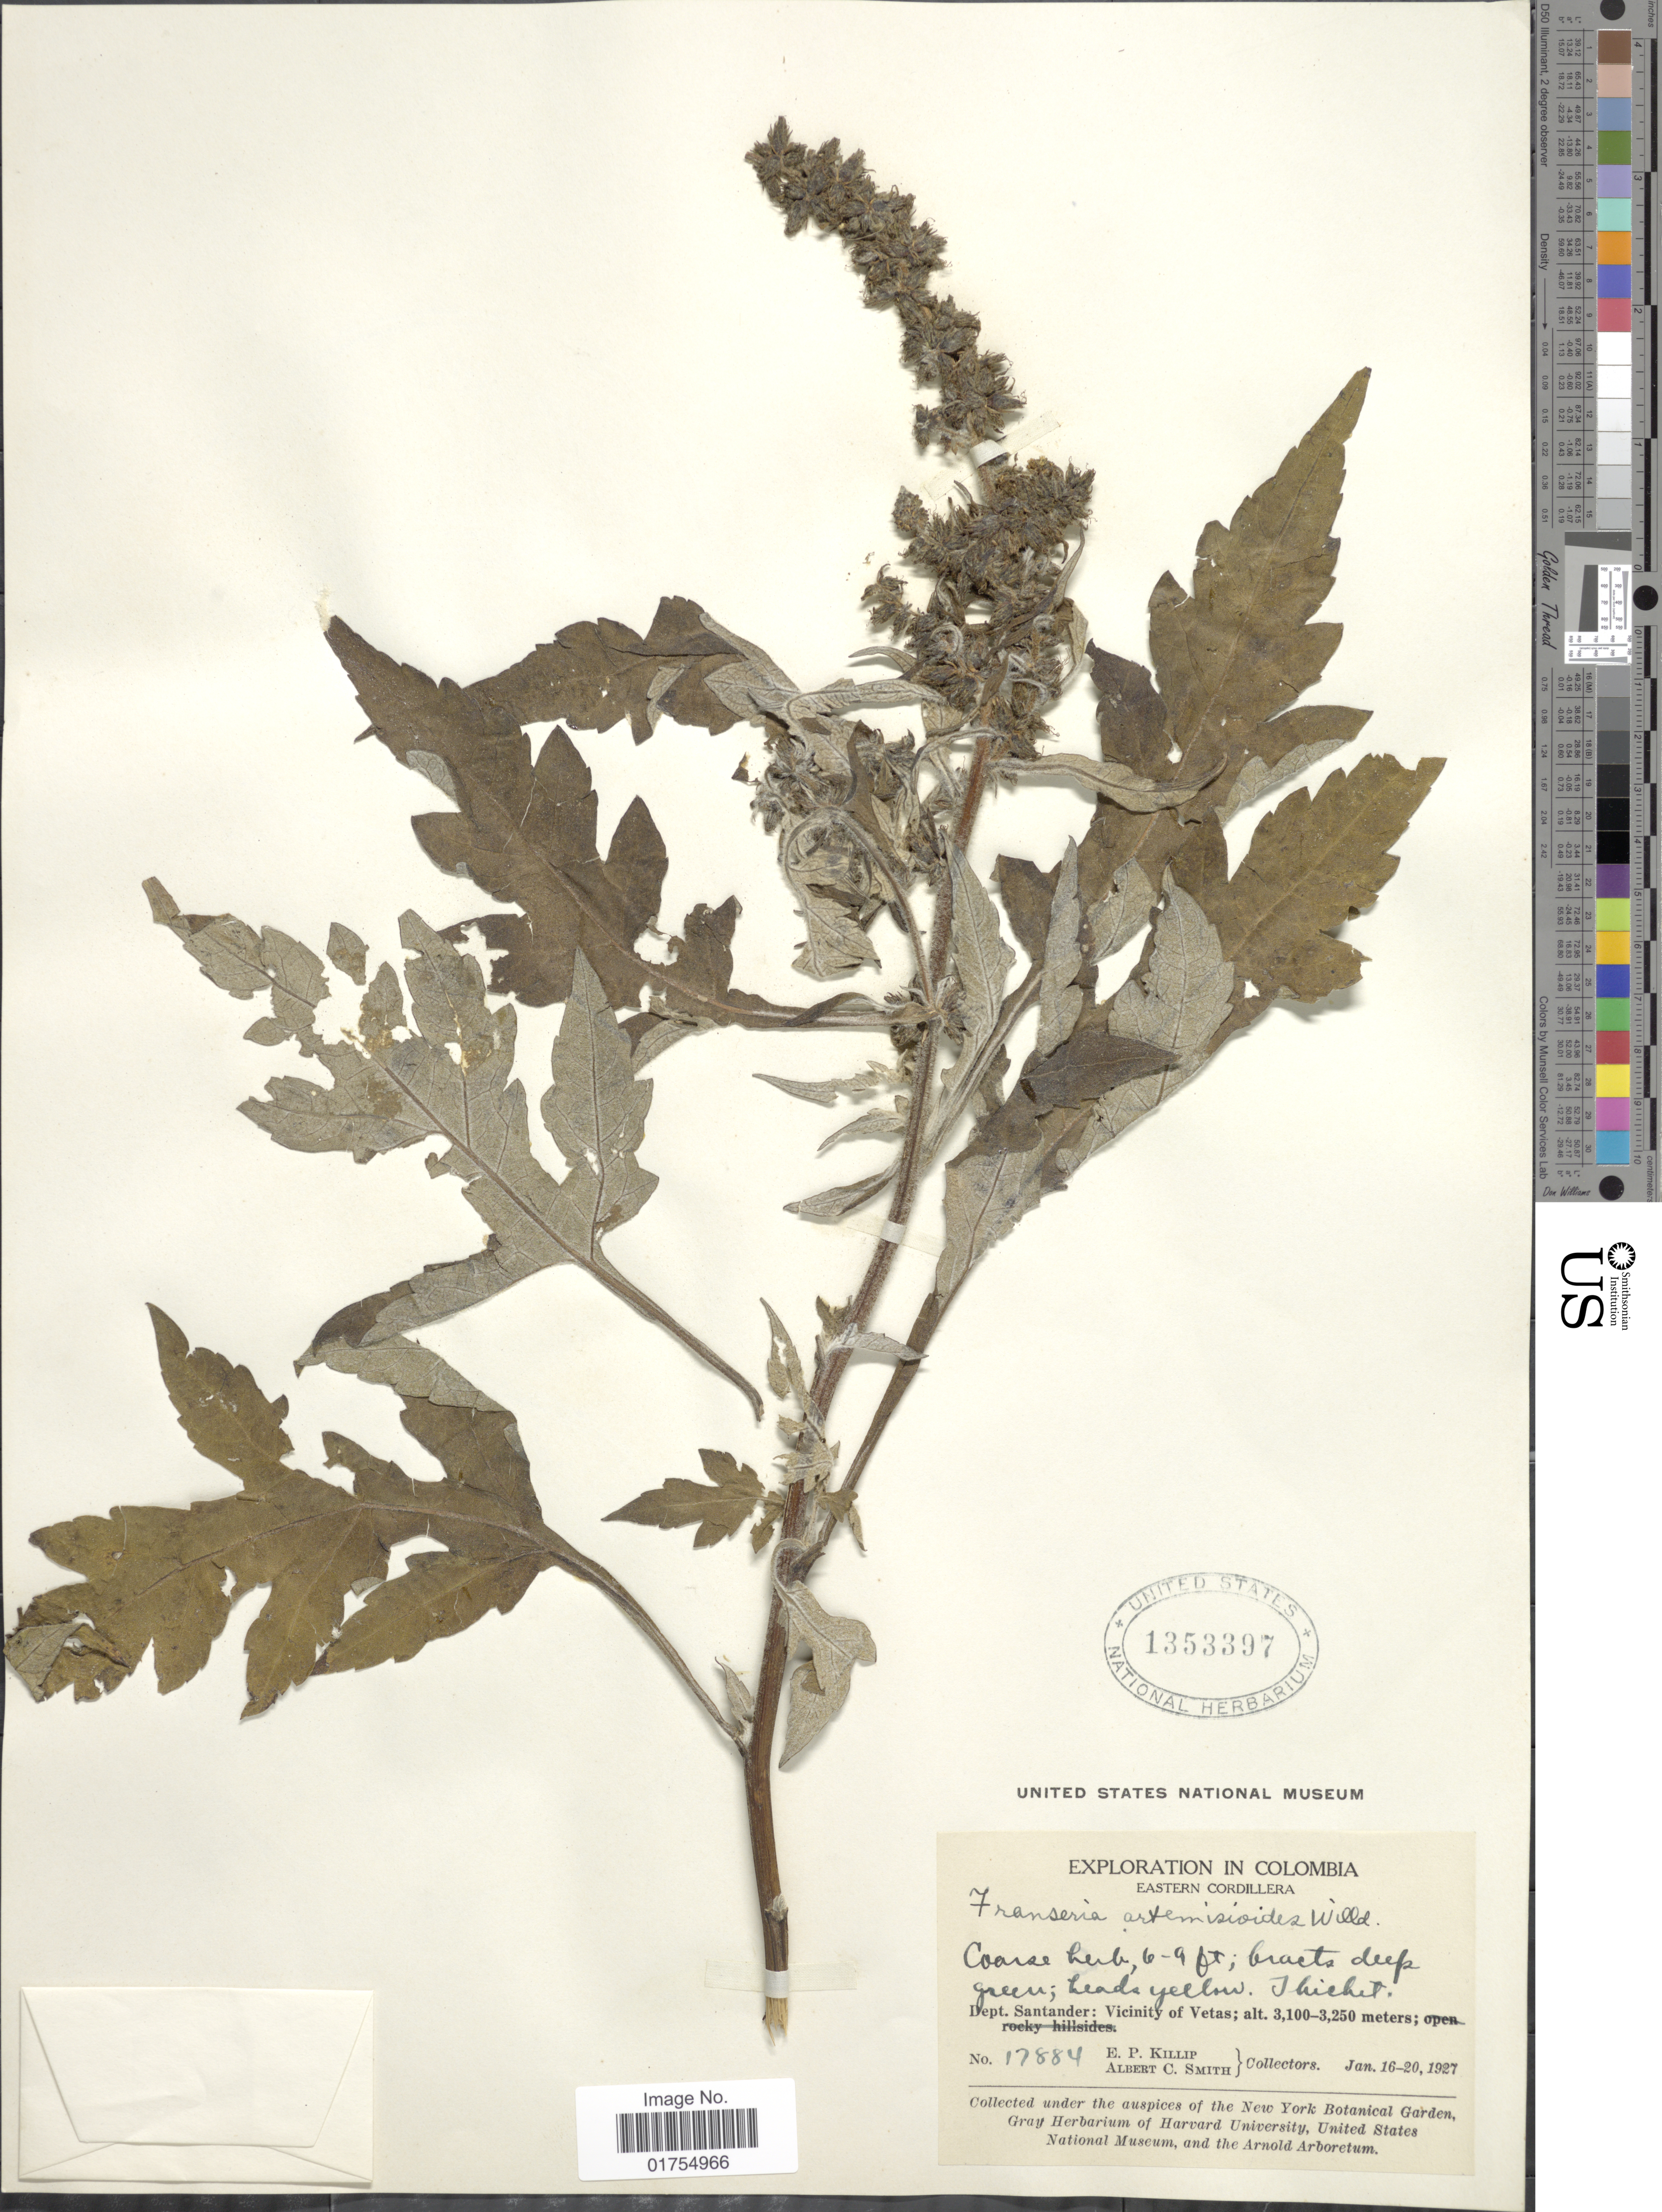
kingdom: Plantae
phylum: Tracheophyta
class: Magnoliopsida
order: Asterales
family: Asteraceae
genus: Franseria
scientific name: Franseria artemisioides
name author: Willd.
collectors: E. P. Killip & A. C. Smith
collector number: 17884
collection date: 1927-01-16/1927-01-20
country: Colombia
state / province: Santander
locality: Vicinity of Vetas. Eastern Cordillera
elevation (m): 3100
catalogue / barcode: US 1353397